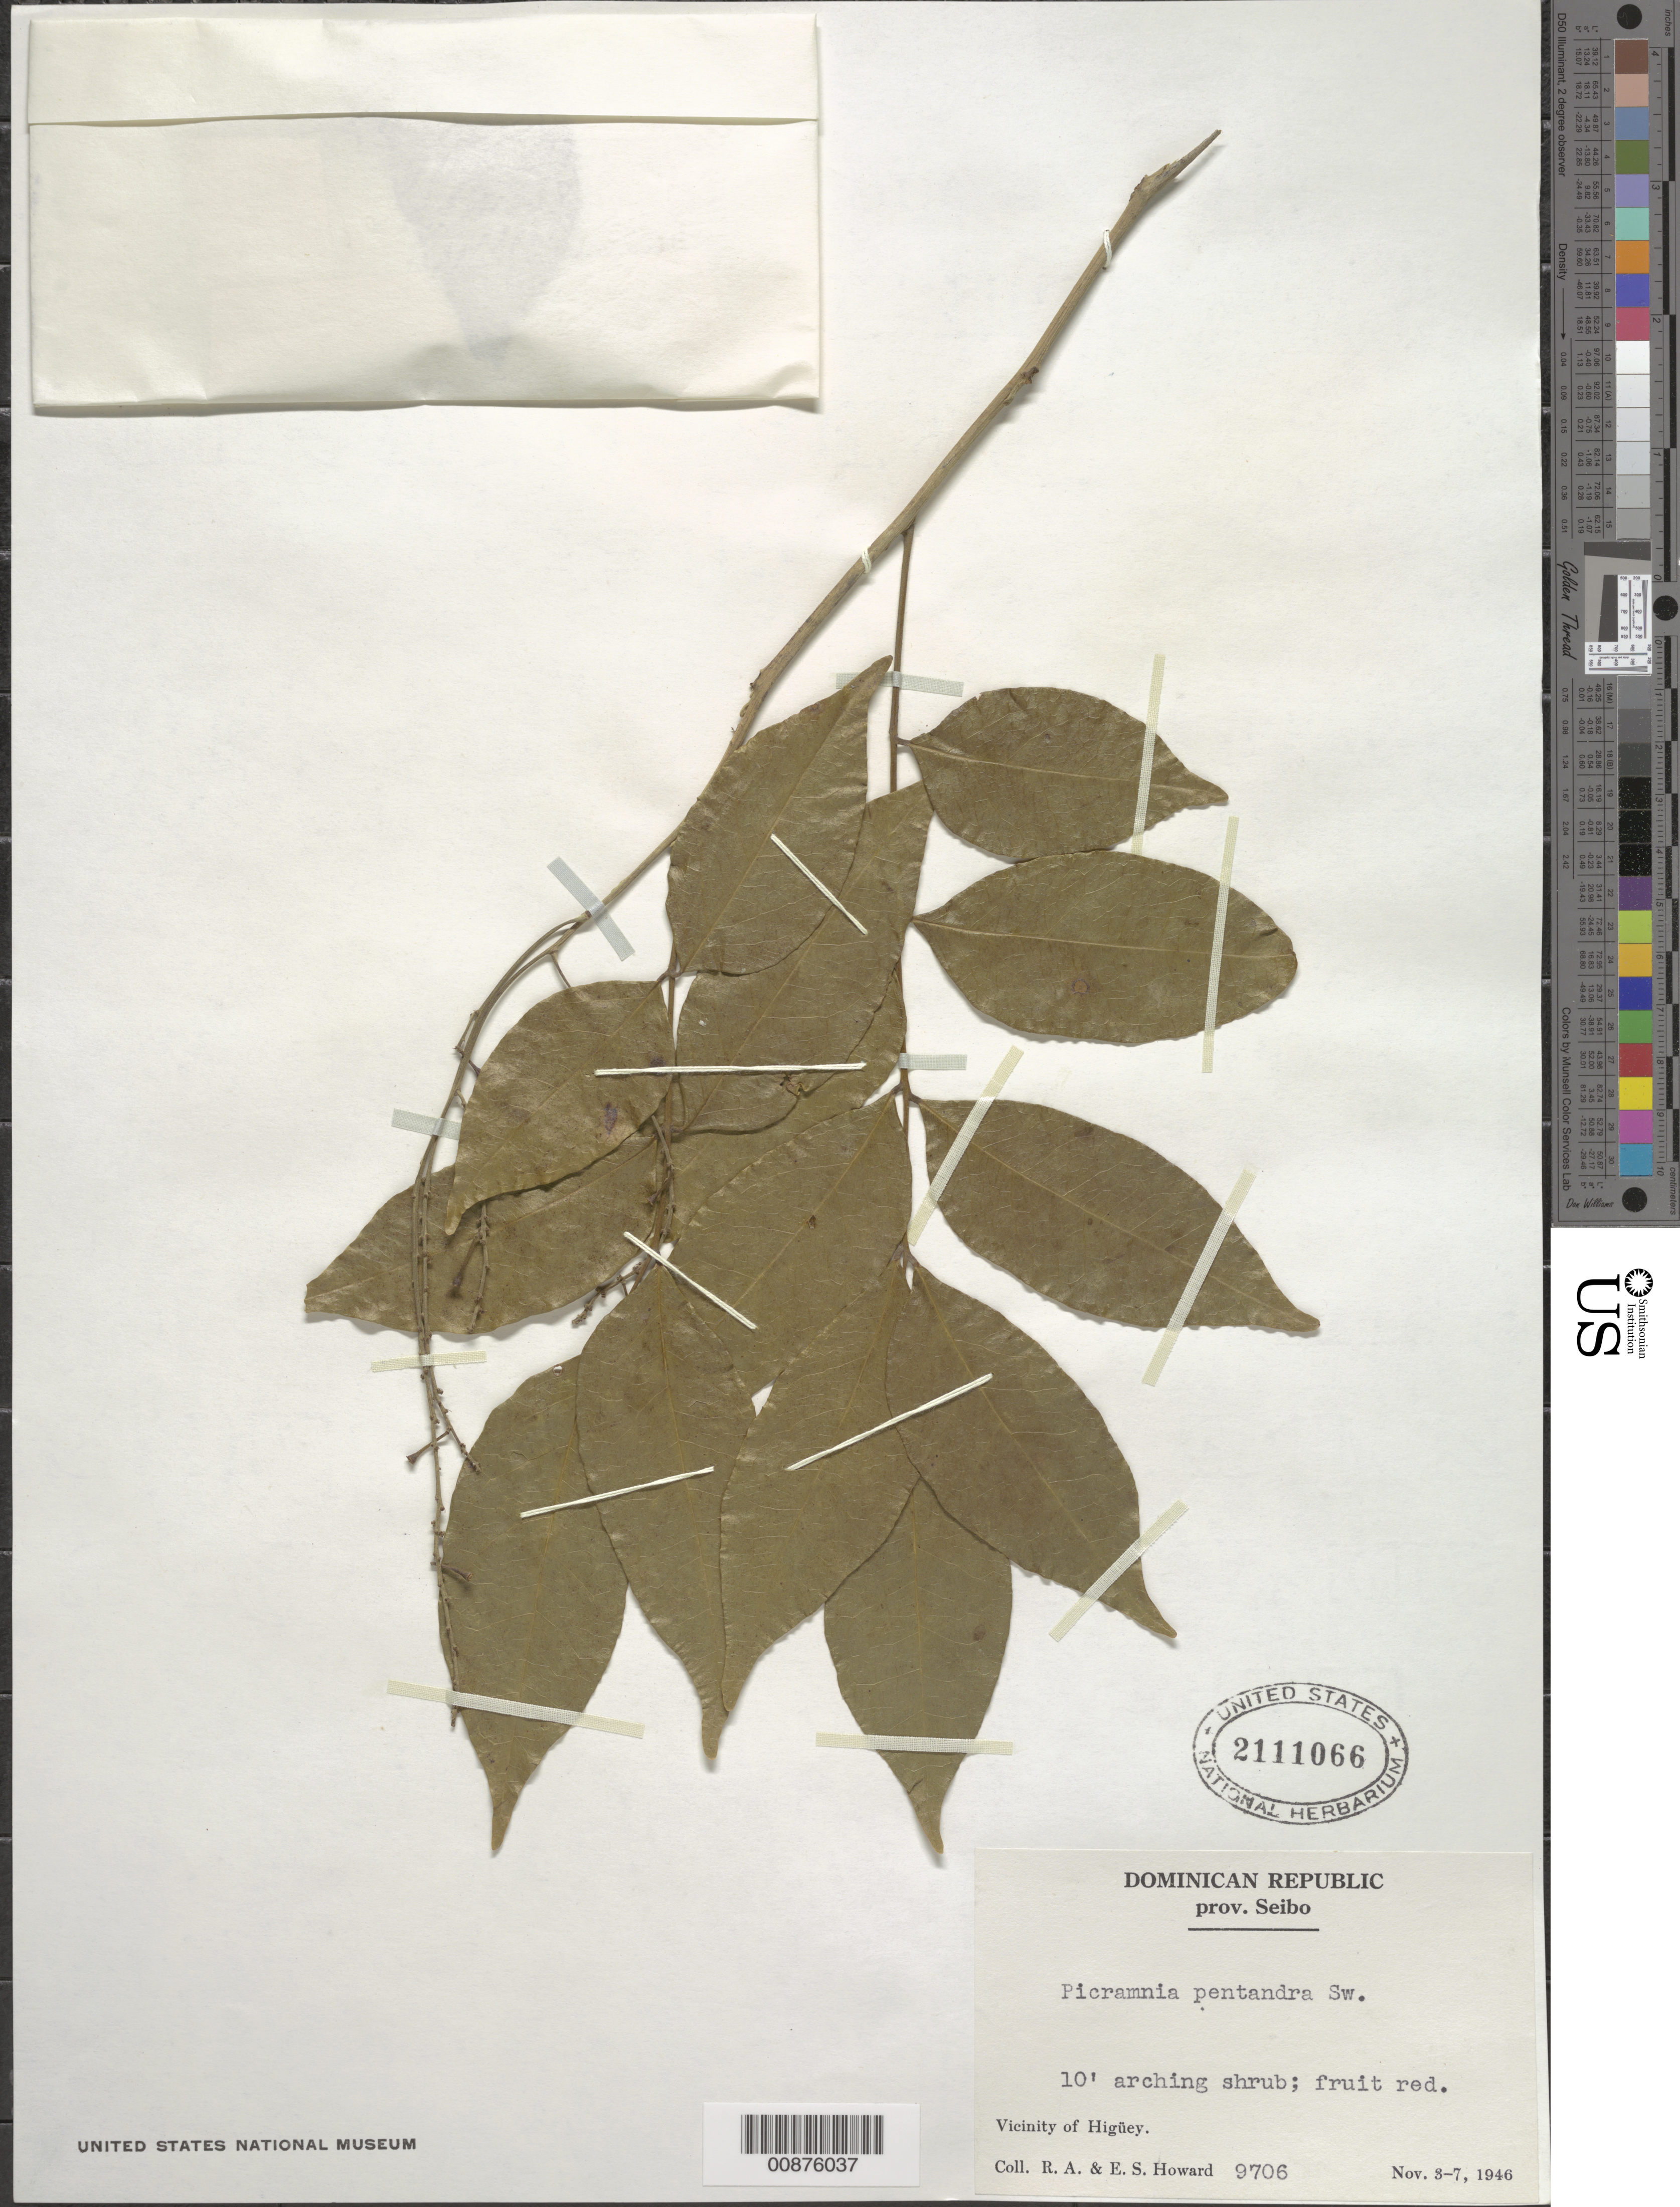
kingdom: Plantae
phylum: Tracheophyta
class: Magnoliopsida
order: Picramniales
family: Picramniaceae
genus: Picramnia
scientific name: Picramnia pentandra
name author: Sw.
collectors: R. A. Howard & E. S. Howard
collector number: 9706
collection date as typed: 03 Nov 1946 to 07 Nov 1946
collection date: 1946-11-03/1946-11-07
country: Dominican Republic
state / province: El Seibo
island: Hispaniola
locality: Vicinity of Higüey.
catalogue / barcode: US 2111066